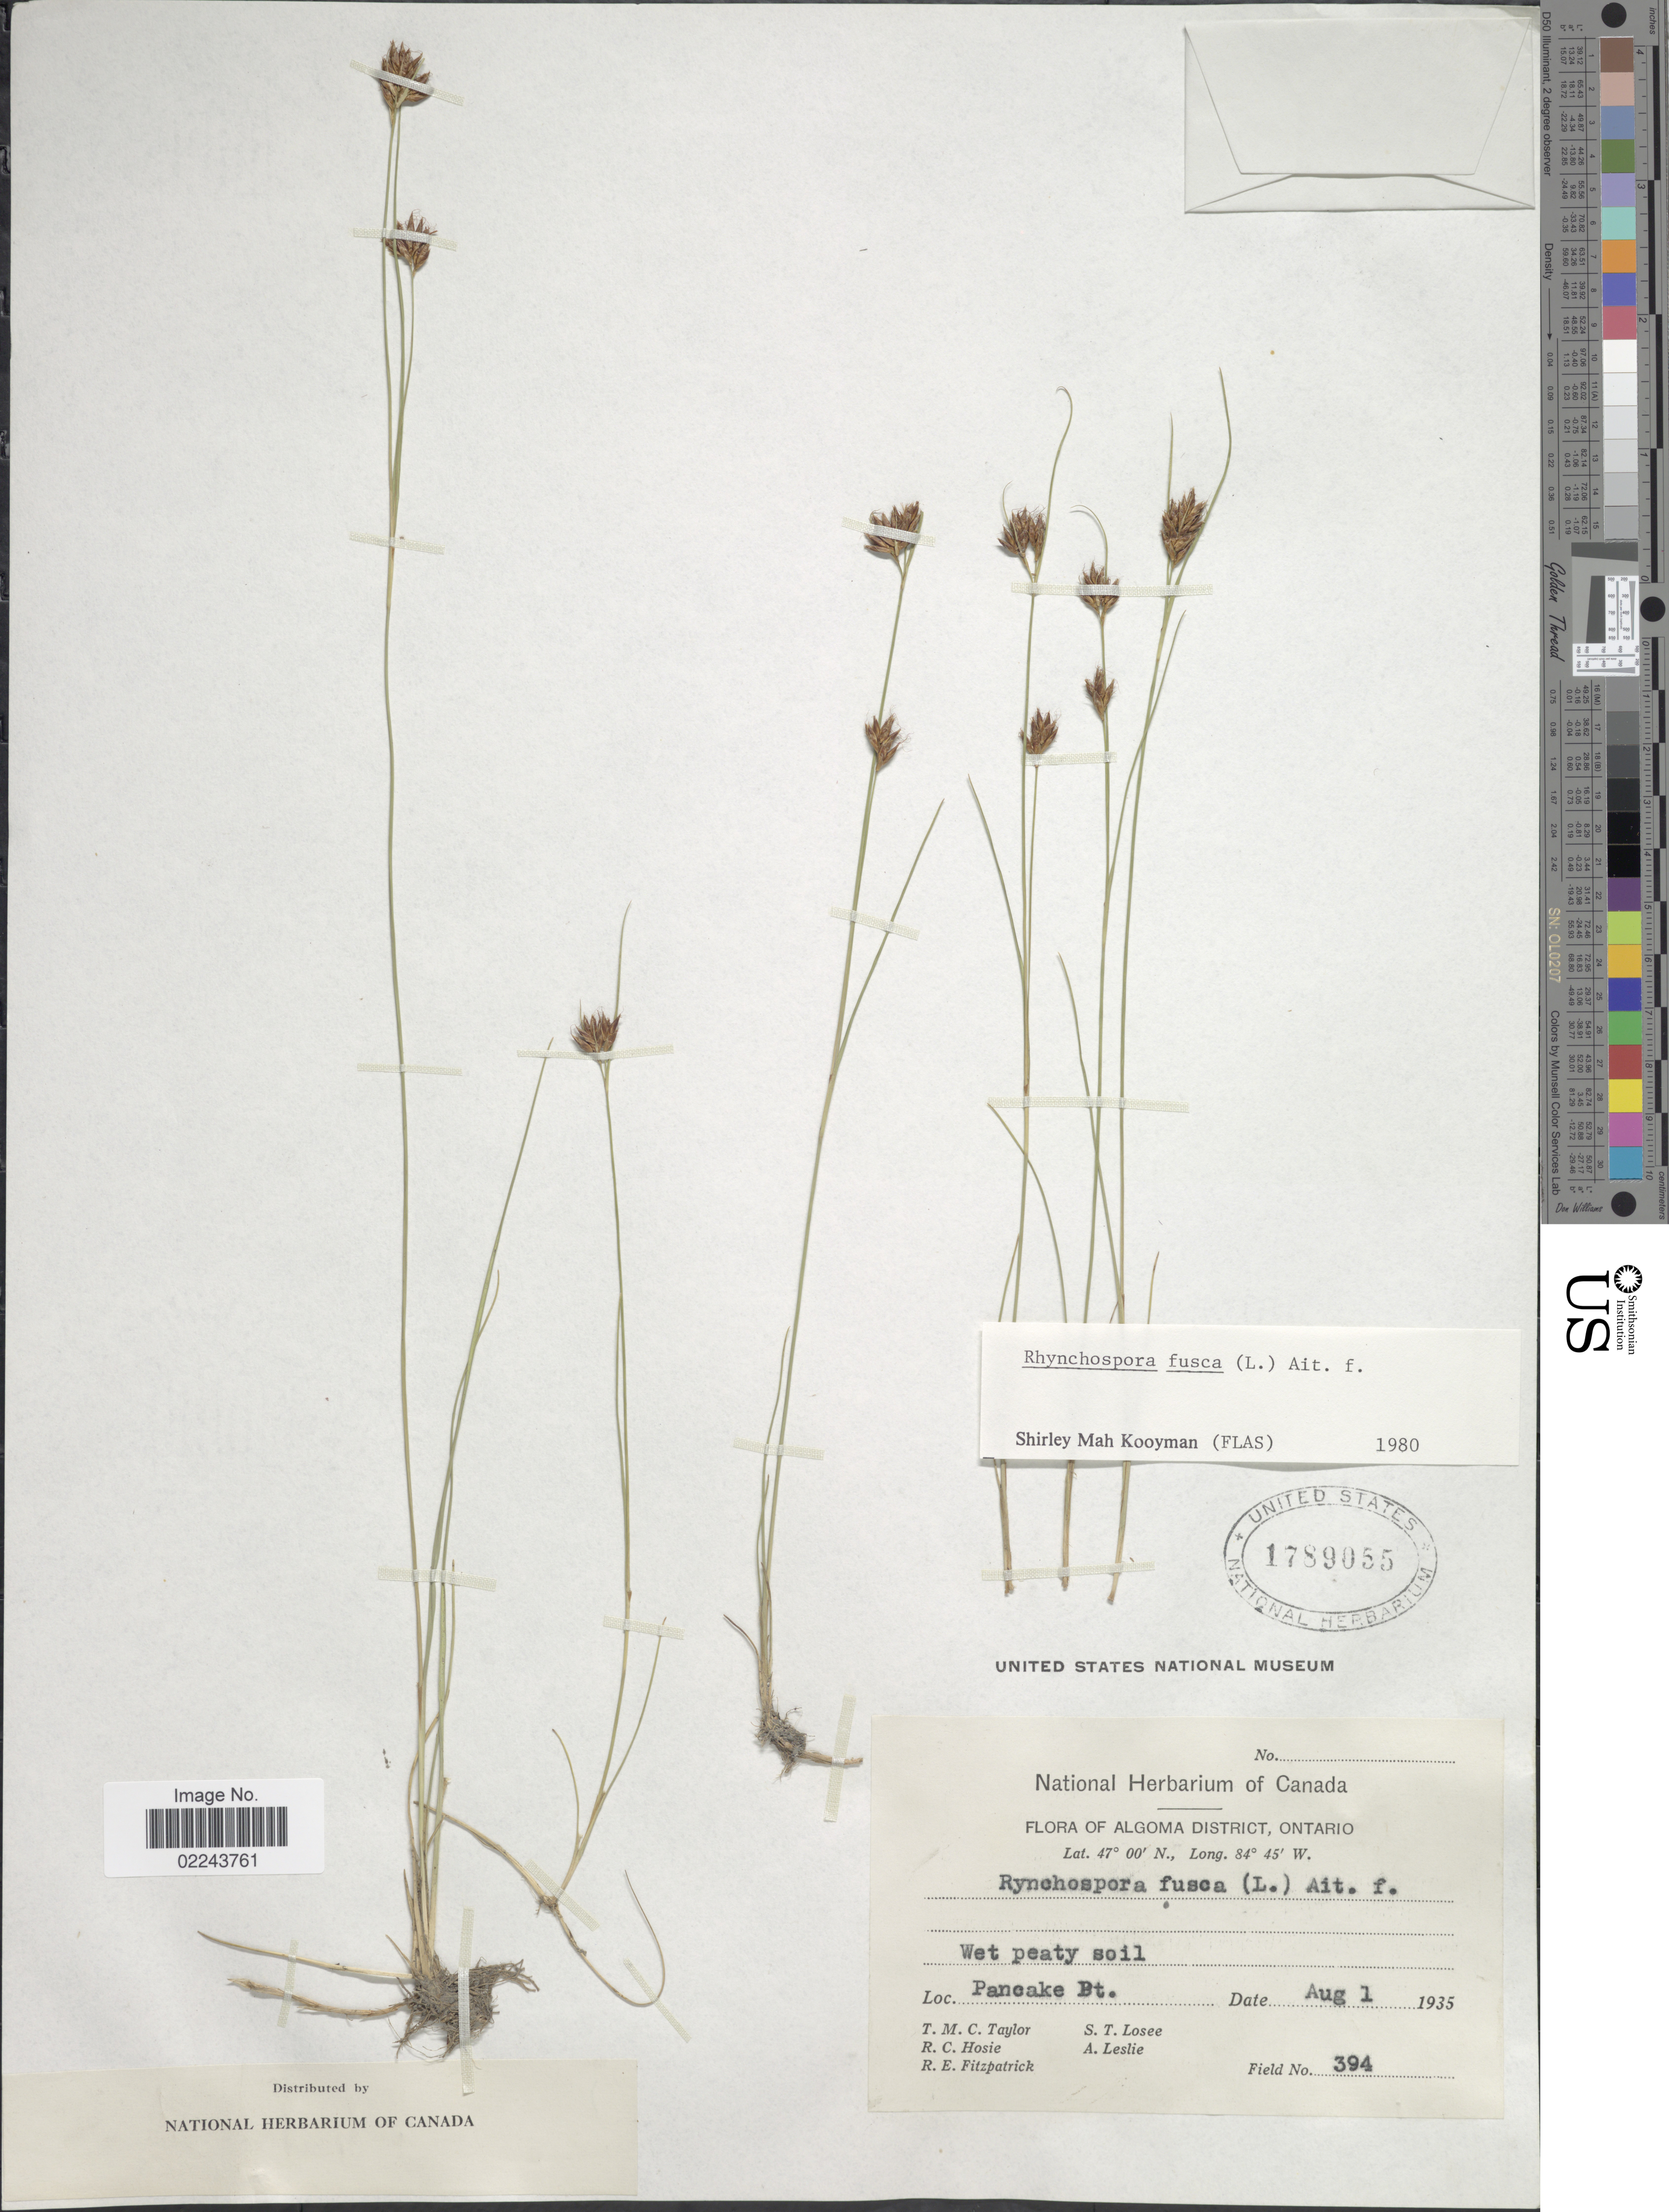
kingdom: Plantae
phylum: Tracheophyta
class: Liliopsida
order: Poales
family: Cyperaceae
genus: Rhynchospora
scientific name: Rhynchospora fusca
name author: (L.) W.T. Aiton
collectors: T. M. C. Taylor, R. Hosie, R. Fitzpatrick, S. Losee & A. Leslie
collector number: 394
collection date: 1935-08-01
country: Canada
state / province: Ontario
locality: Algoma District, Pancake Pt.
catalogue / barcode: US 1789055